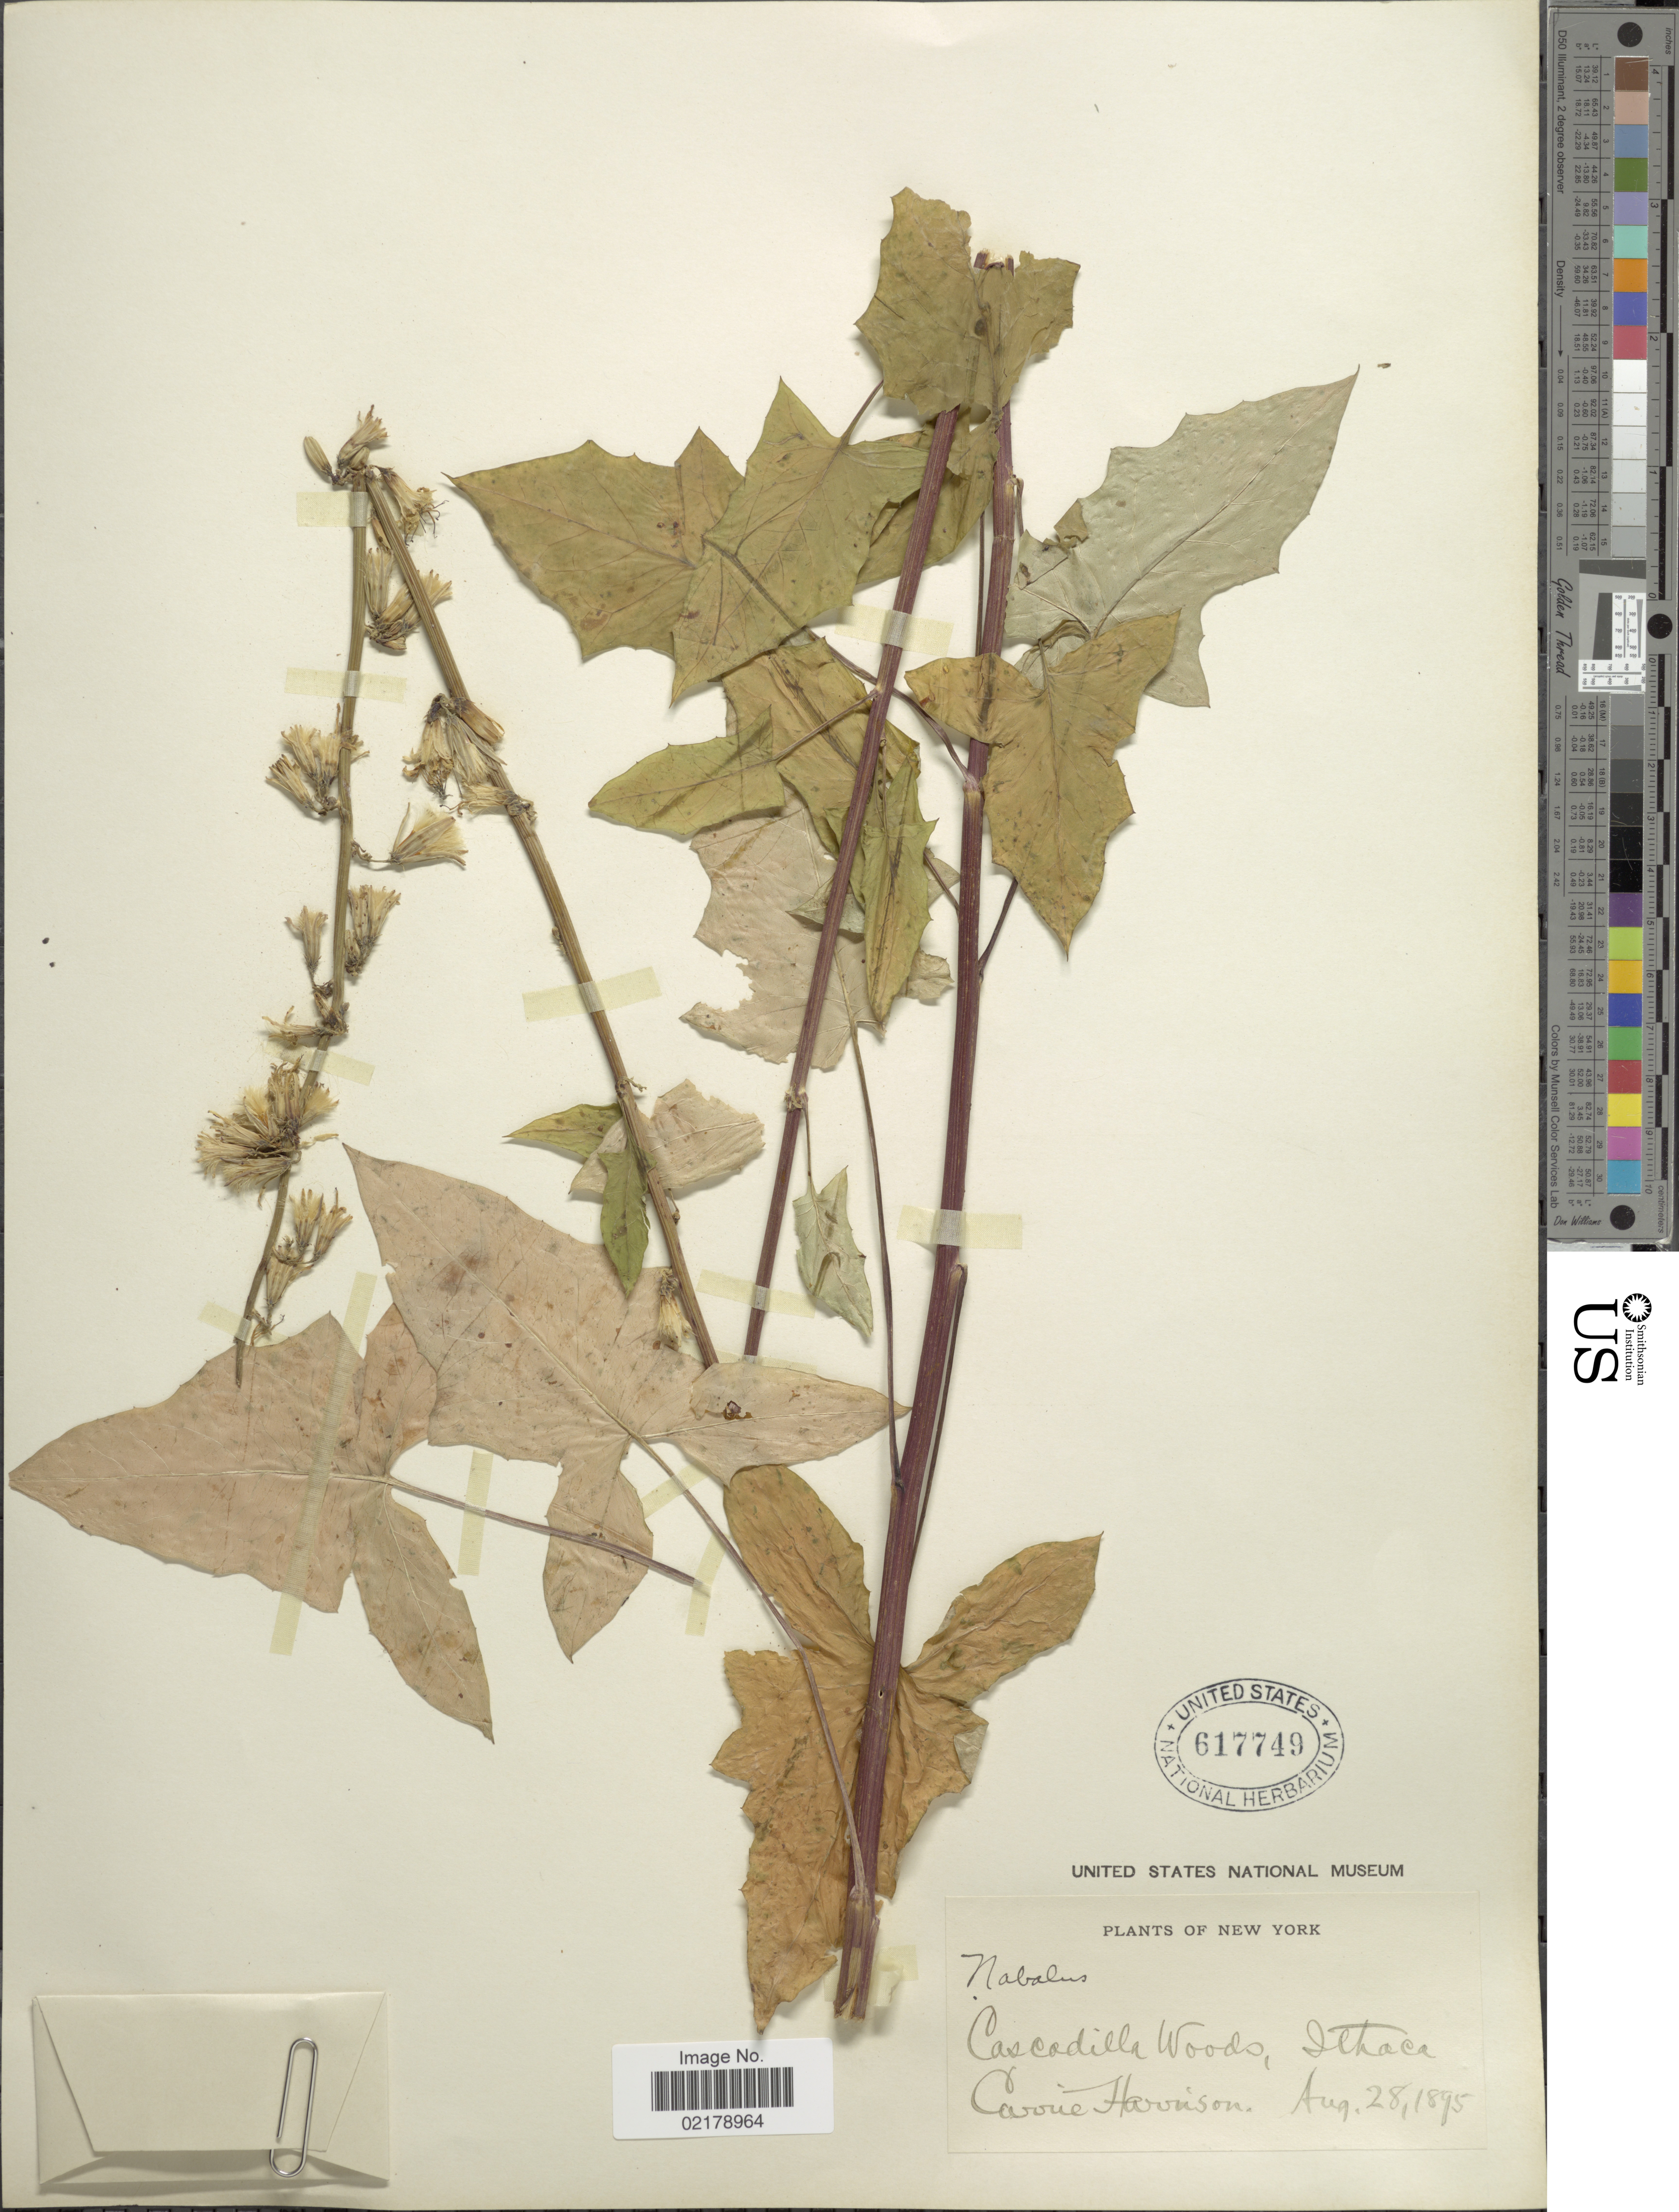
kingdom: Plantae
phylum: Tracheophyta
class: Magnoliopsida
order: Asterales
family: Asteraceae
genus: Nabalus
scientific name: Nabalus altissimus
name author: (L.) Hook.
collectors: C. Harrison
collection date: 1895-08-28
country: United States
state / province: New York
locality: Cascadilla Woods, Ithaca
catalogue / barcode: US 617749